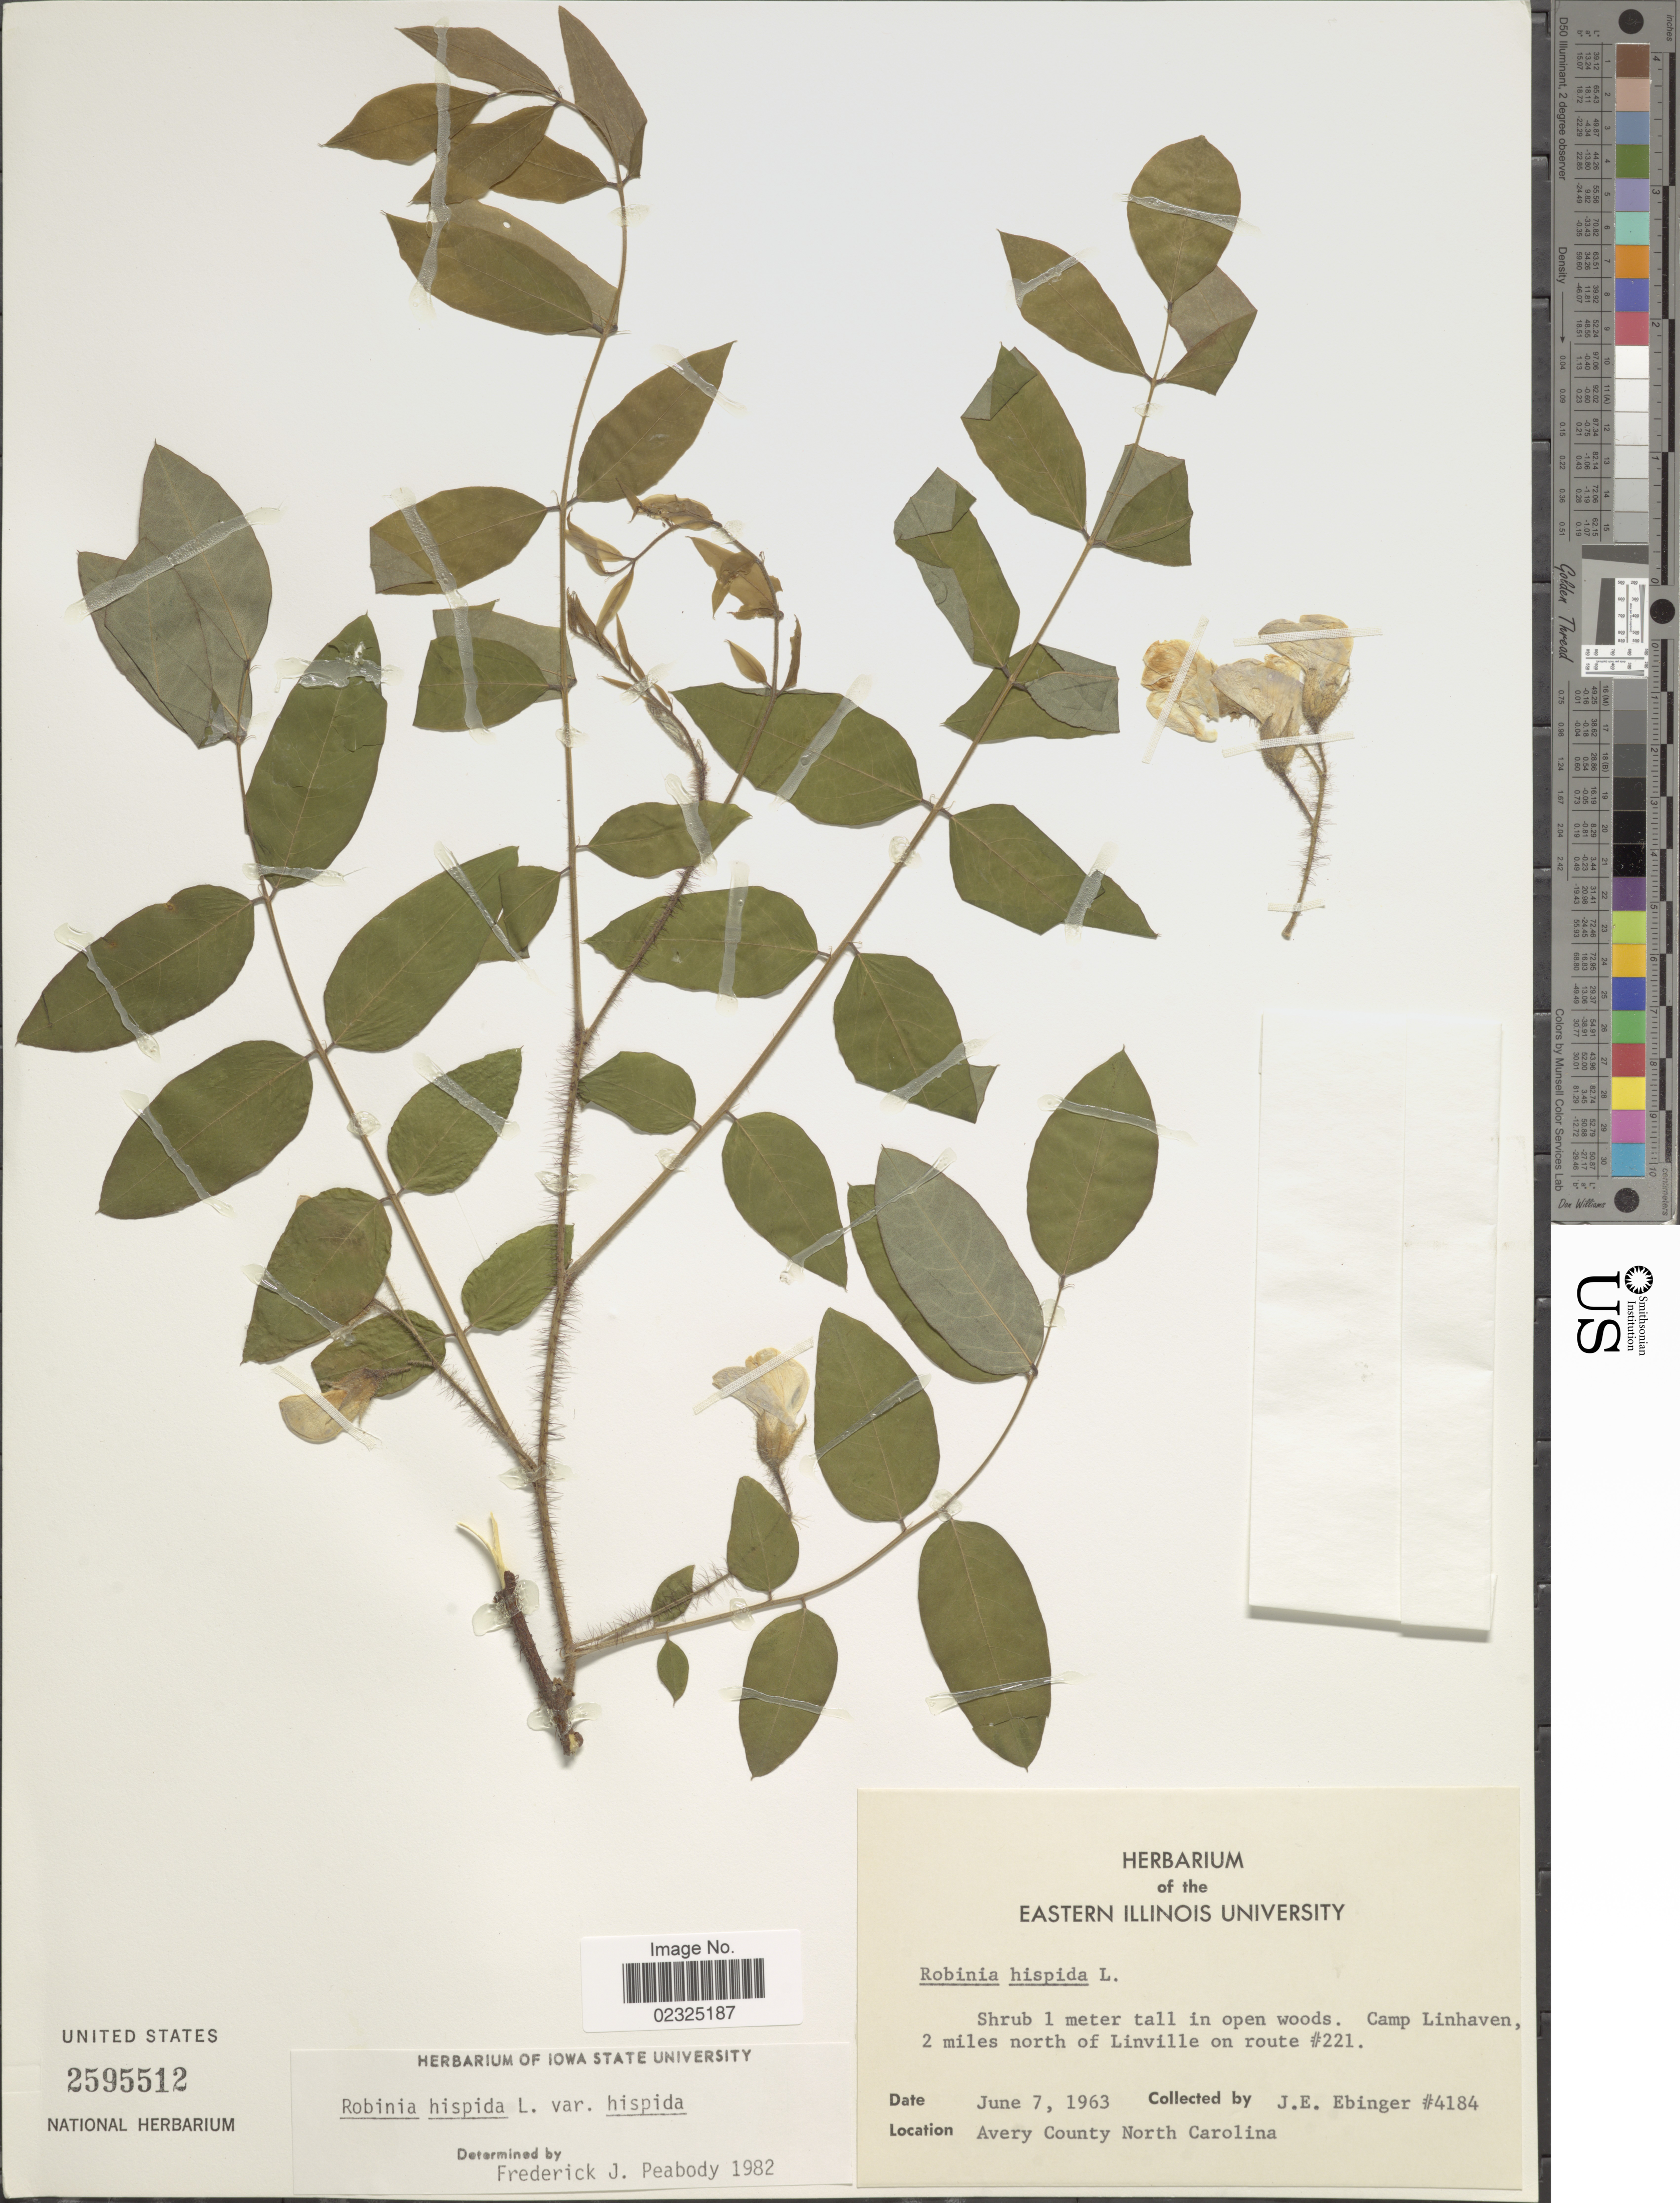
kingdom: Plantae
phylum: Tracheophyta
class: Magnoliopsida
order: Fabales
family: Fabaceae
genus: Robinia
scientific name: Robinia hispida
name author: L.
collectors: J. Ebinger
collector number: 4184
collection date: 1963-06-07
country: United States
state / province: North Carolina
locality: Avery County, Camp Linhaven, 2 miles north of Linville on route #221.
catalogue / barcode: US 2595512